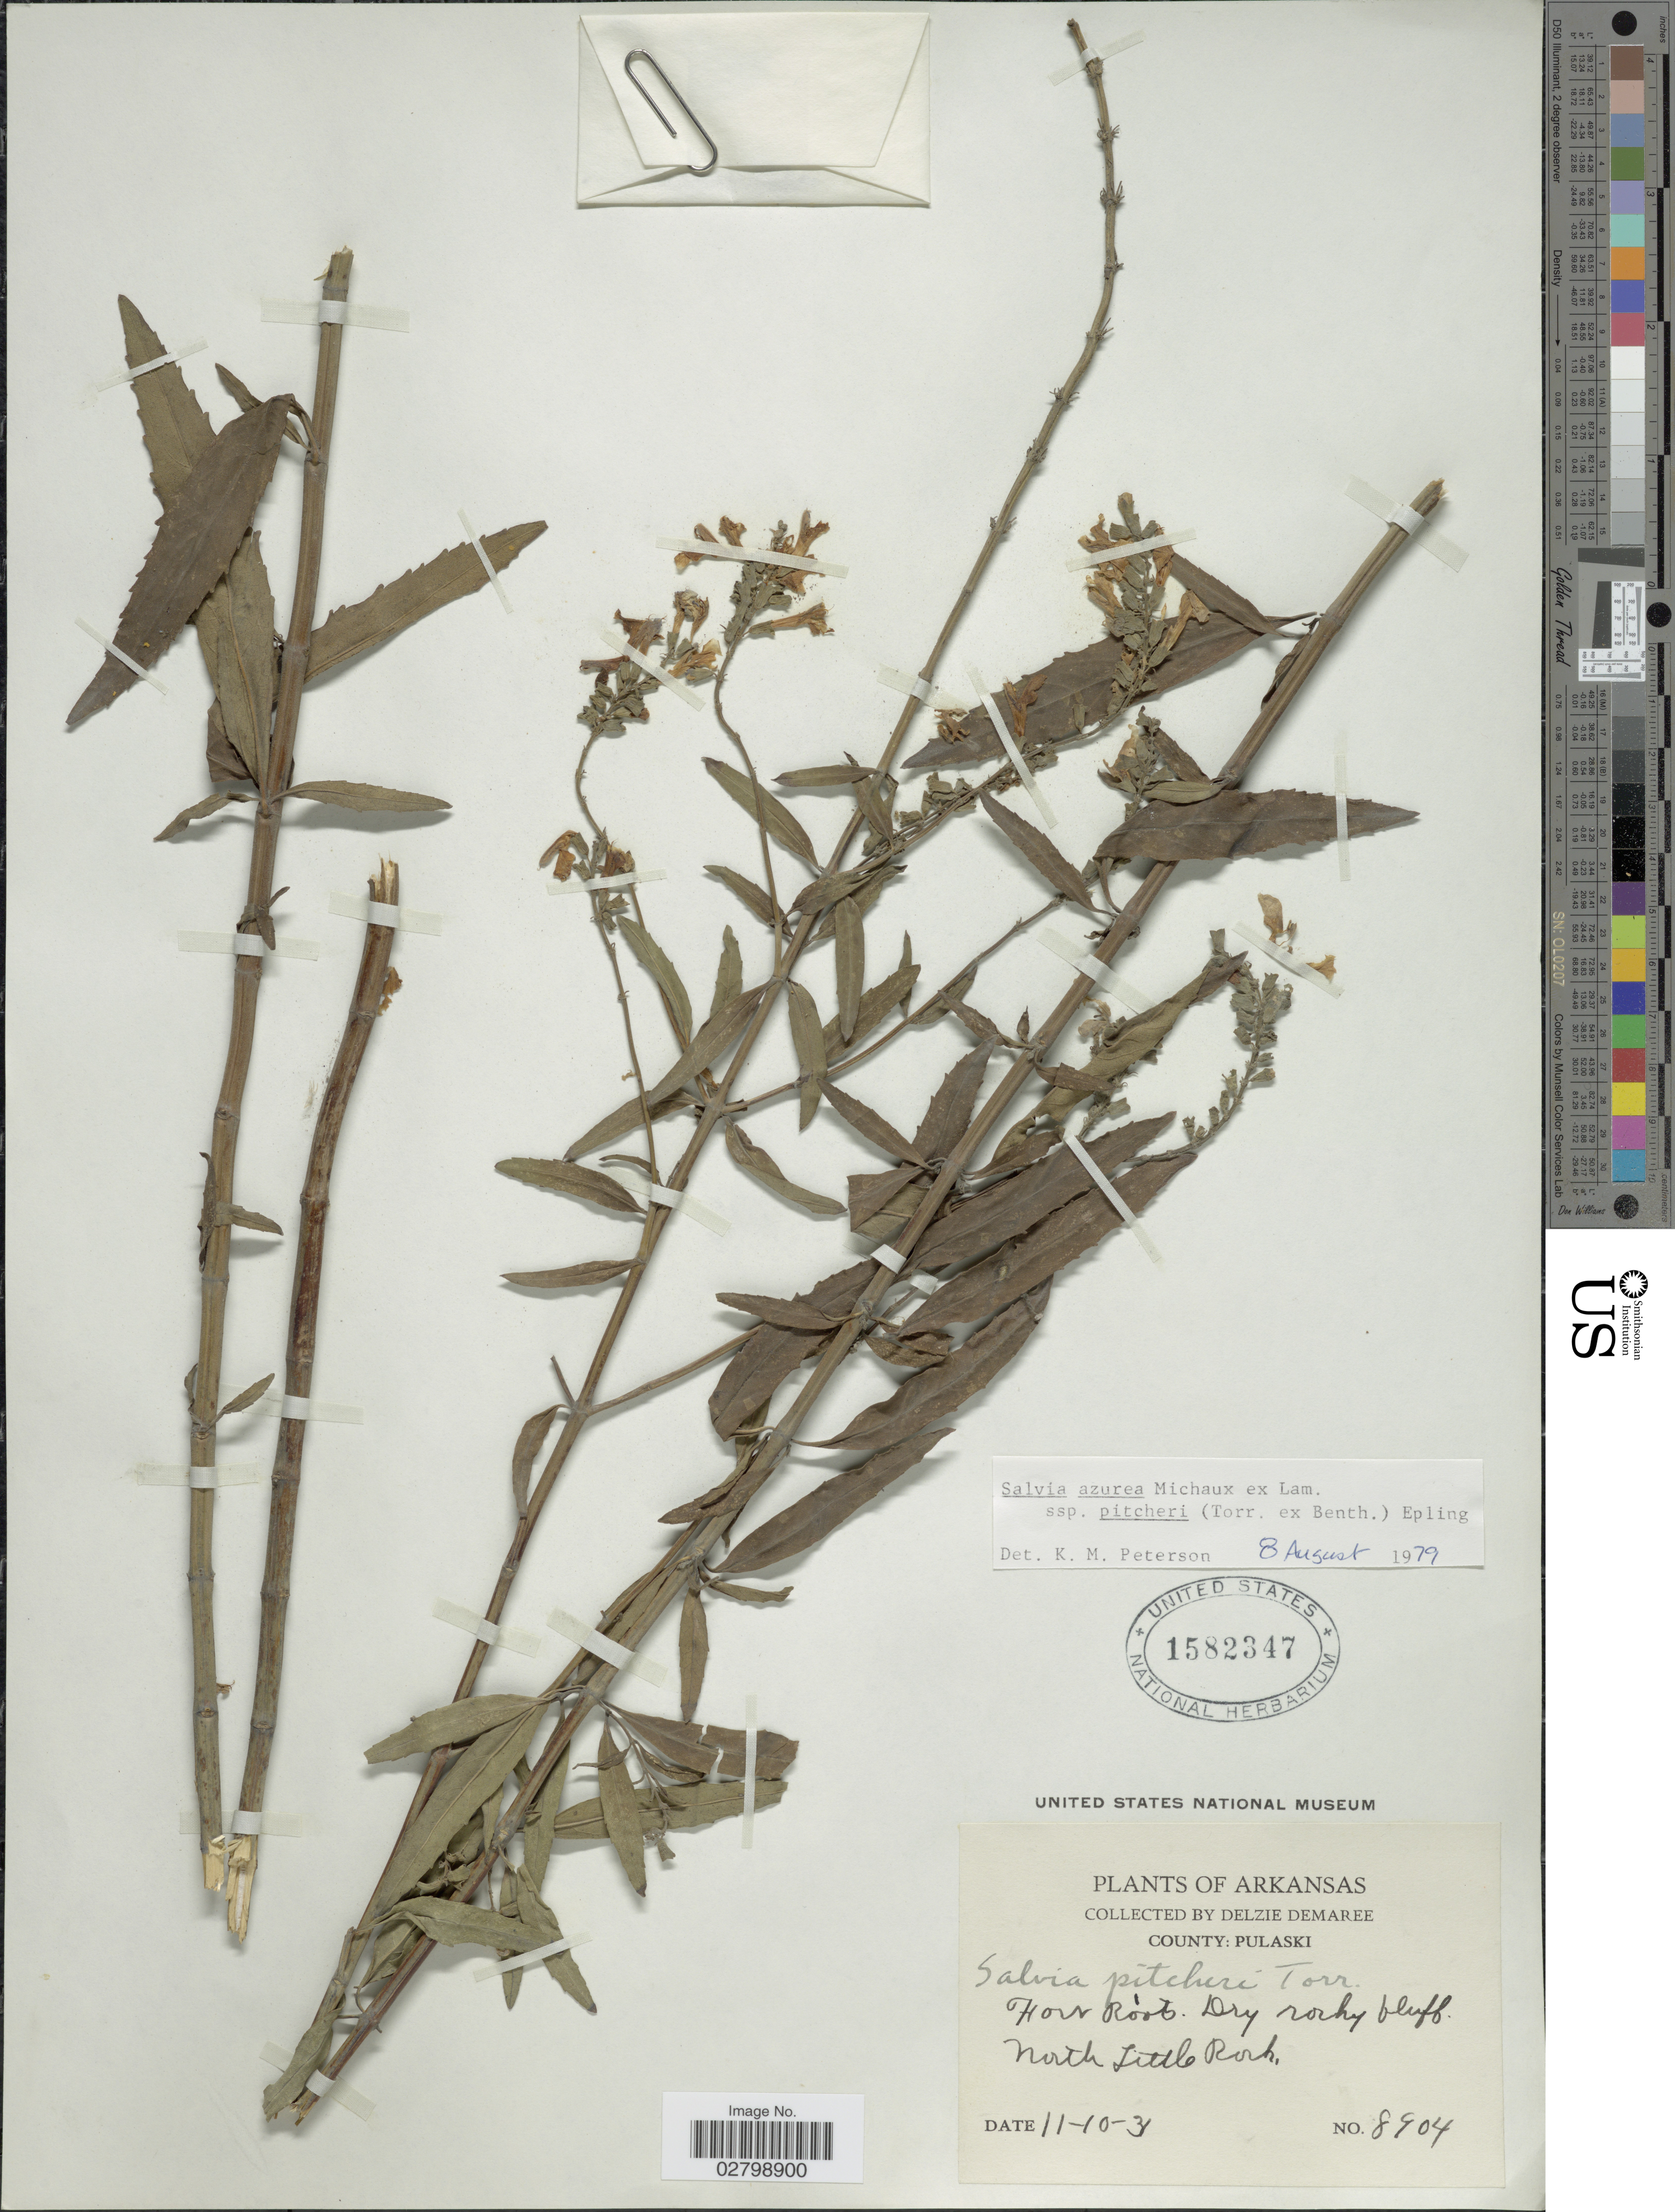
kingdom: Plantae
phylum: Tracheophyta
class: Magnoliopsida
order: Lamiales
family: Lamiaceae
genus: Salvia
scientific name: Salvia azurea subsp. pitcheri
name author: Michx. ex Lam.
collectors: D. Demaree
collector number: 8904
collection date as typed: Transcribed d/m/y: 10/11/31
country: United States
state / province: Arkansas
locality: County: Pulaski. Horn Roots. North Little Rock.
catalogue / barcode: US 1582347